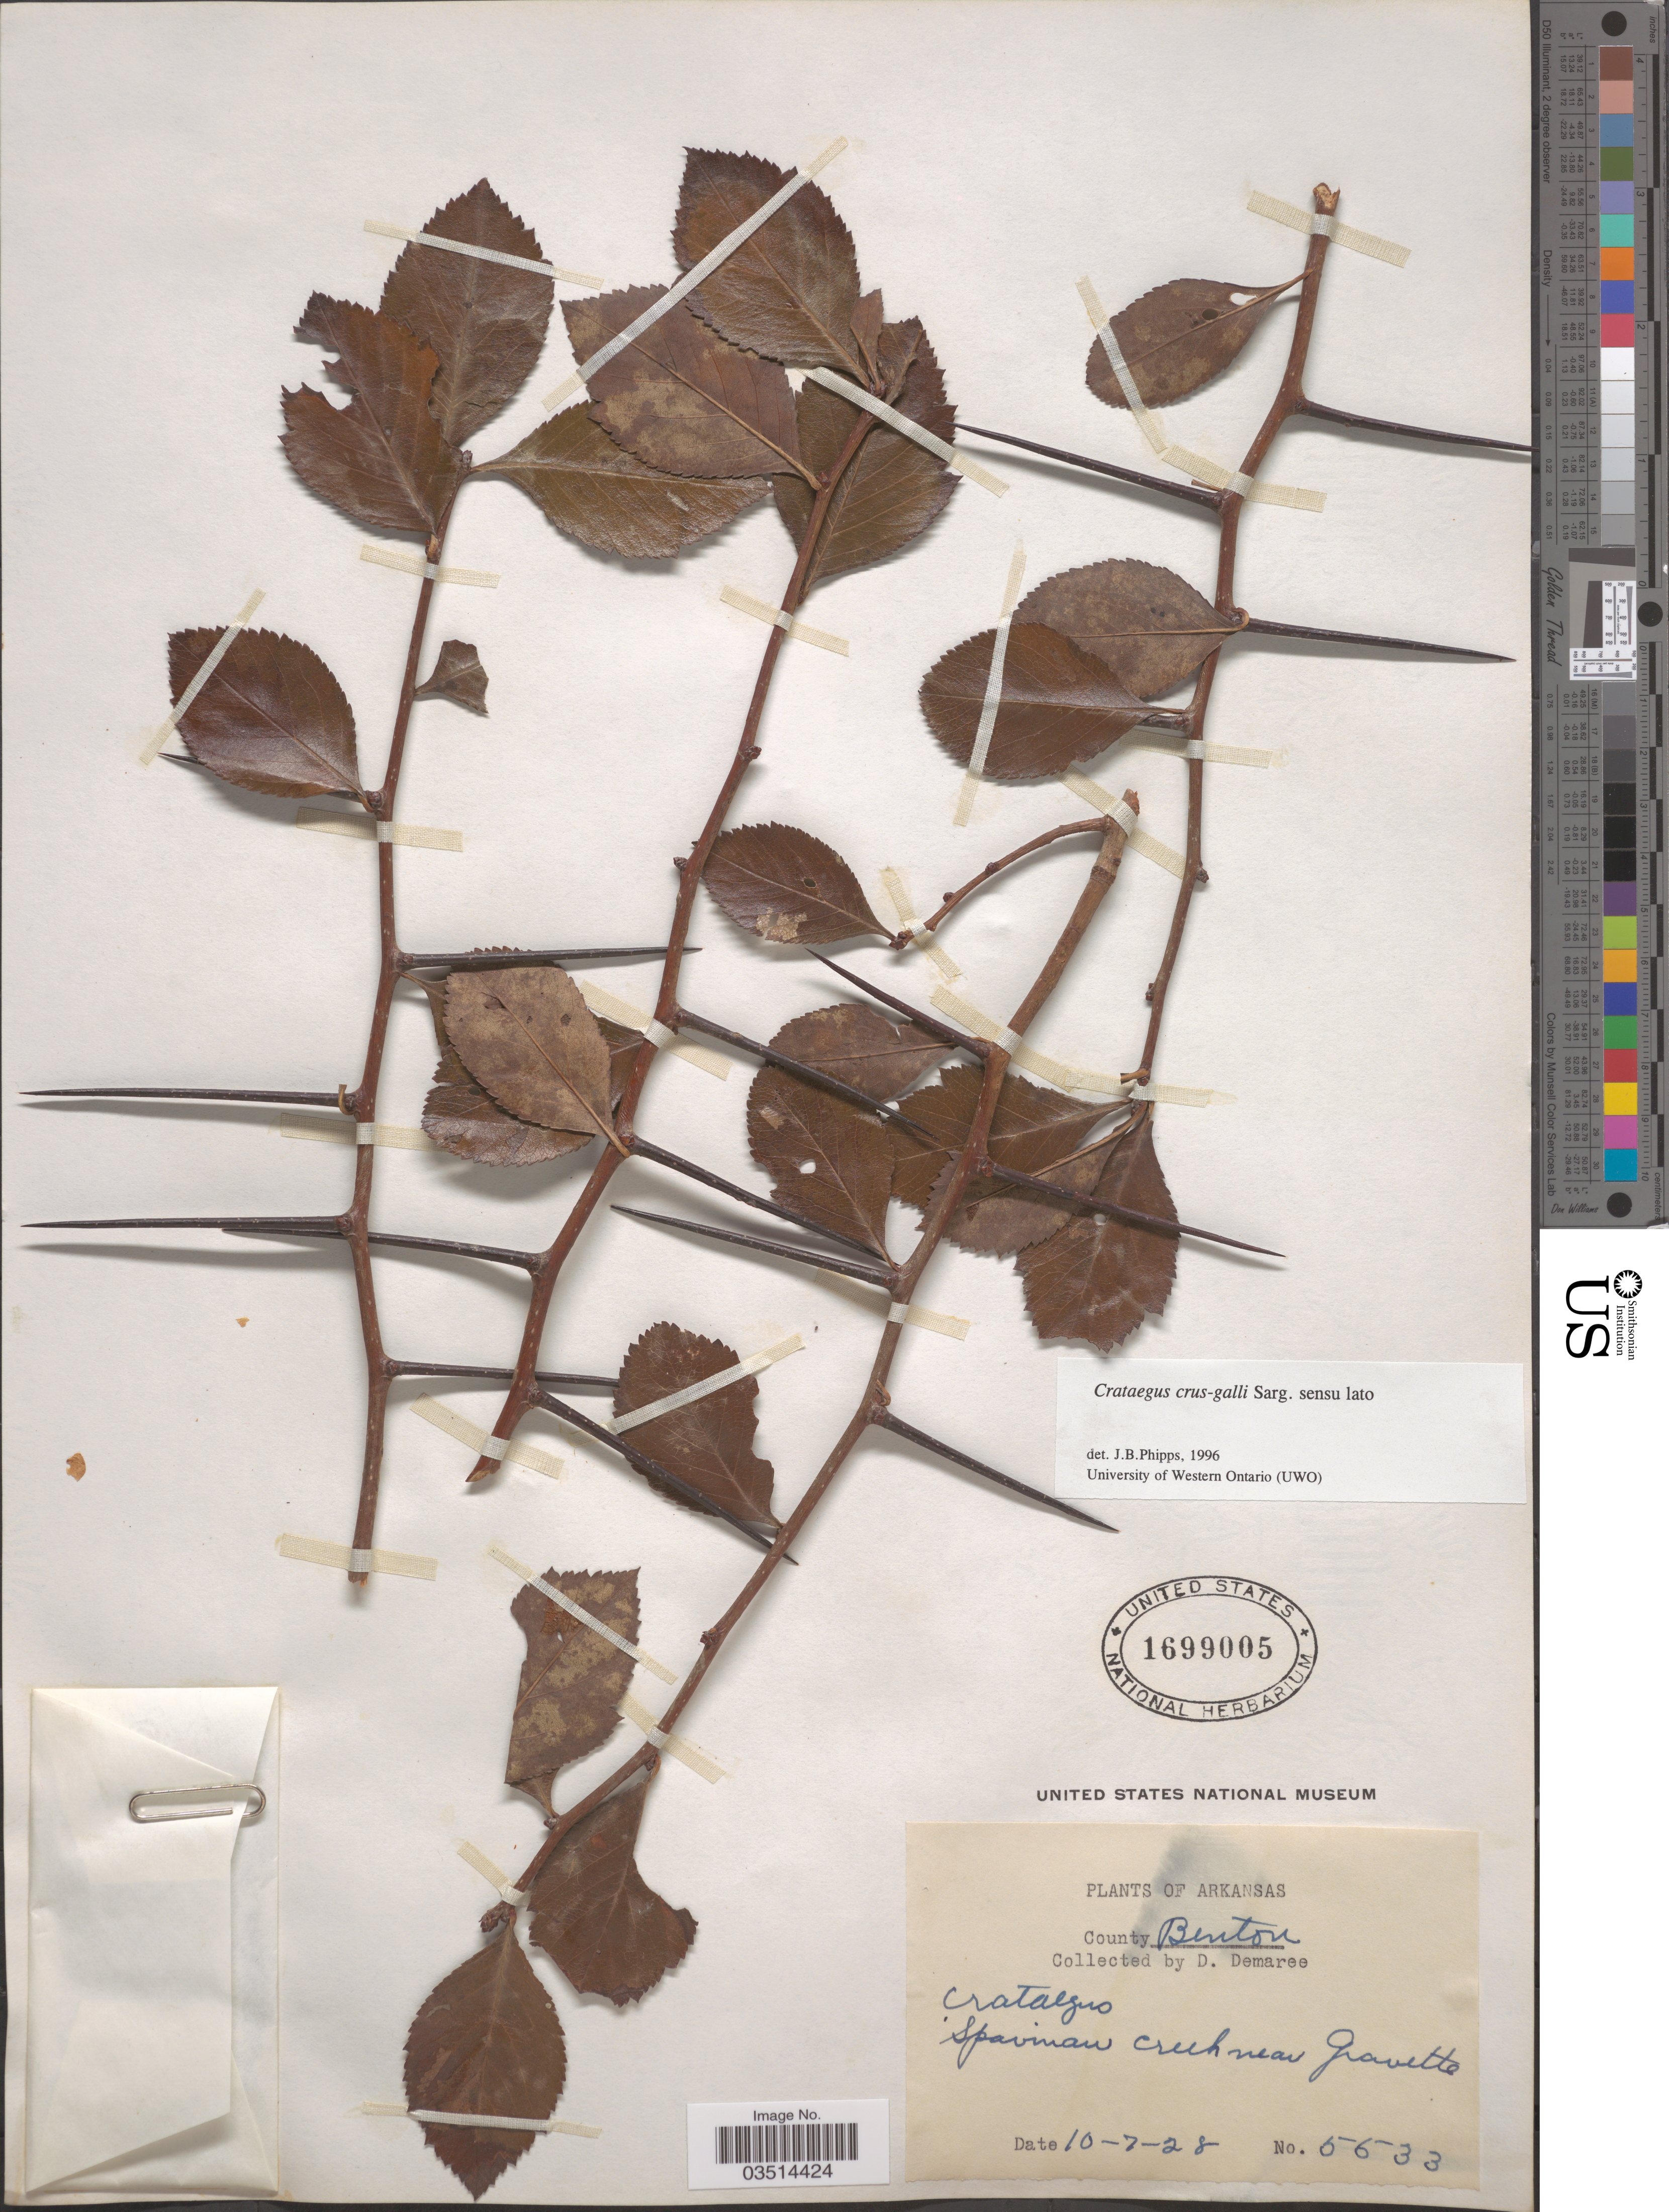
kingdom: Plantae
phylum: Tracheophyta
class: Magnoliopsida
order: Rosales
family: Rosaceae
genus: Crataegus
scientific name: Crataegus crus-galli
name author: L.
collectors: D. Demaree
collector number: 5533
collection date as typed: Transcribed d/m/y: 7/10/28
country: United States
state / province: Arkansas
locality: County Benton. Spavinaw Creek near Gravette.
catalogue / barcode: US 1699005